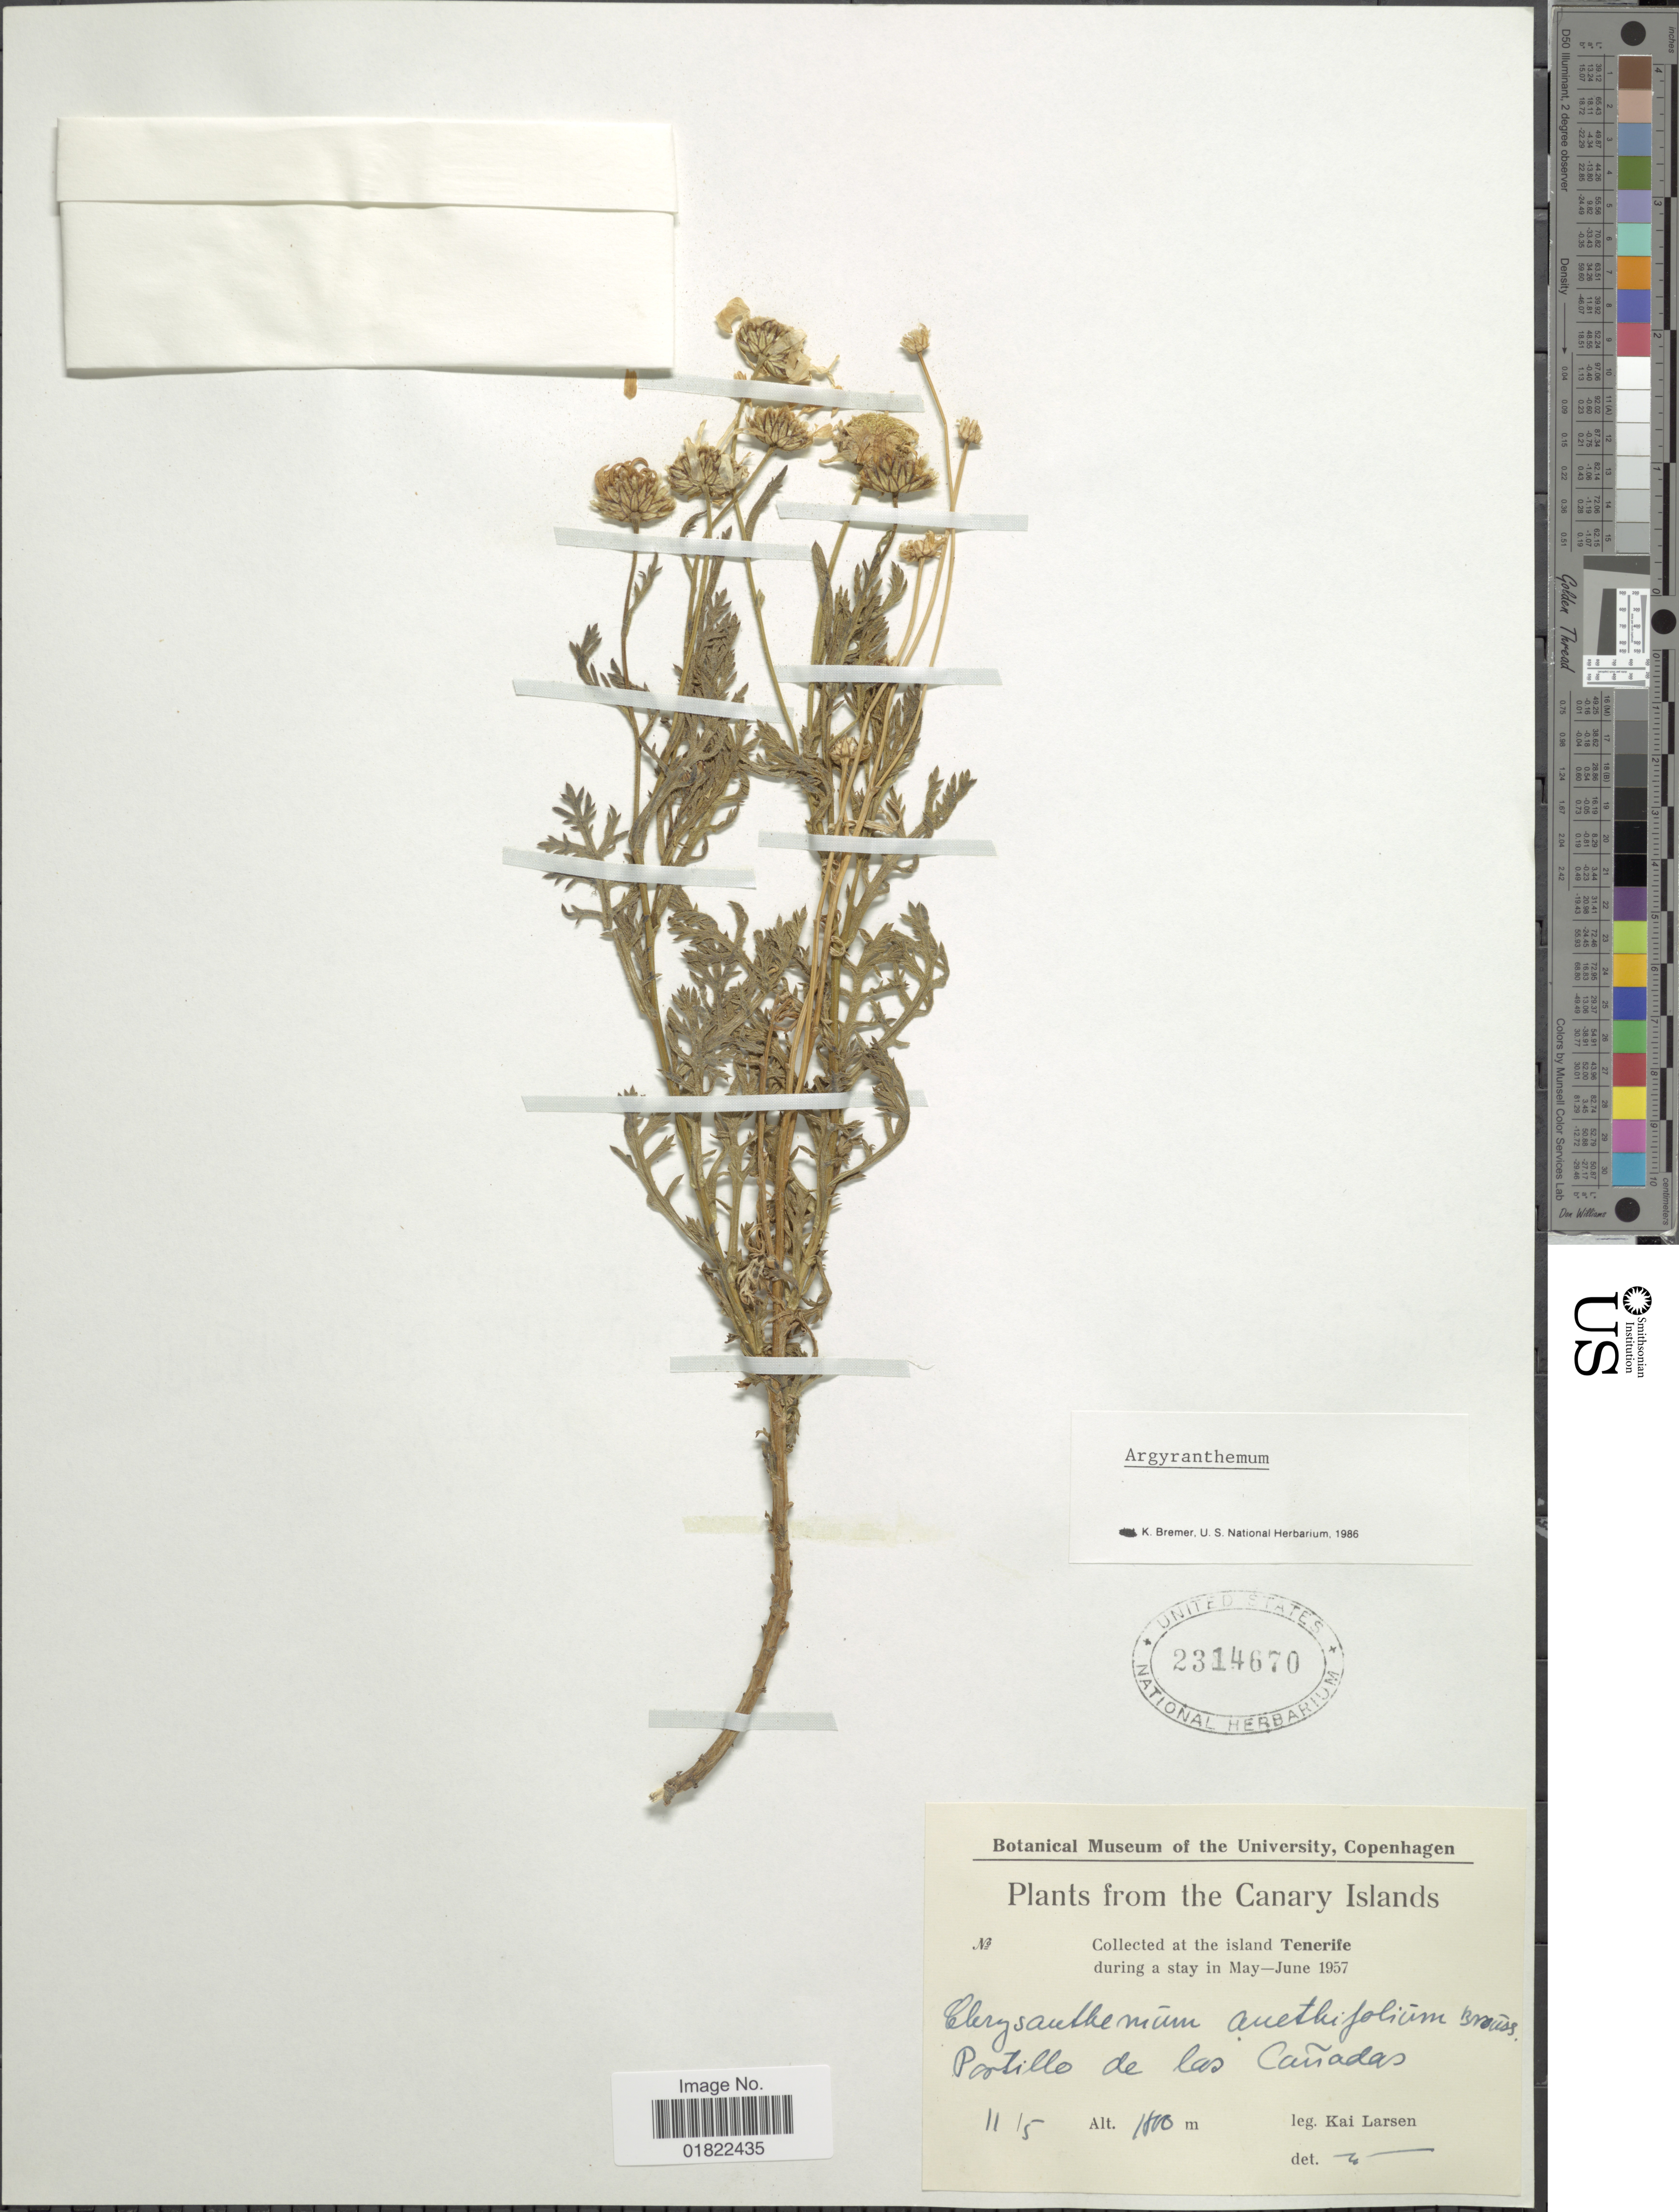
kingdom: Plantae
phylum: Tracheophyta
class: Magnoliopsida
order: Asterales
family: Asteraceae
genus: Argyranthemum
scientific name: Argyranthemum anethifolium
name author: (Brouss. & Willd.) Webb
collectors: K. Larsen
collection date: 1957-05-11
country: Spain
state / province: Canarias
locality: The Canary Islands, at the island Tenerife, Portillo de las Cañadas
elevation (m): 1800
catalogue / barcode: US 2314670